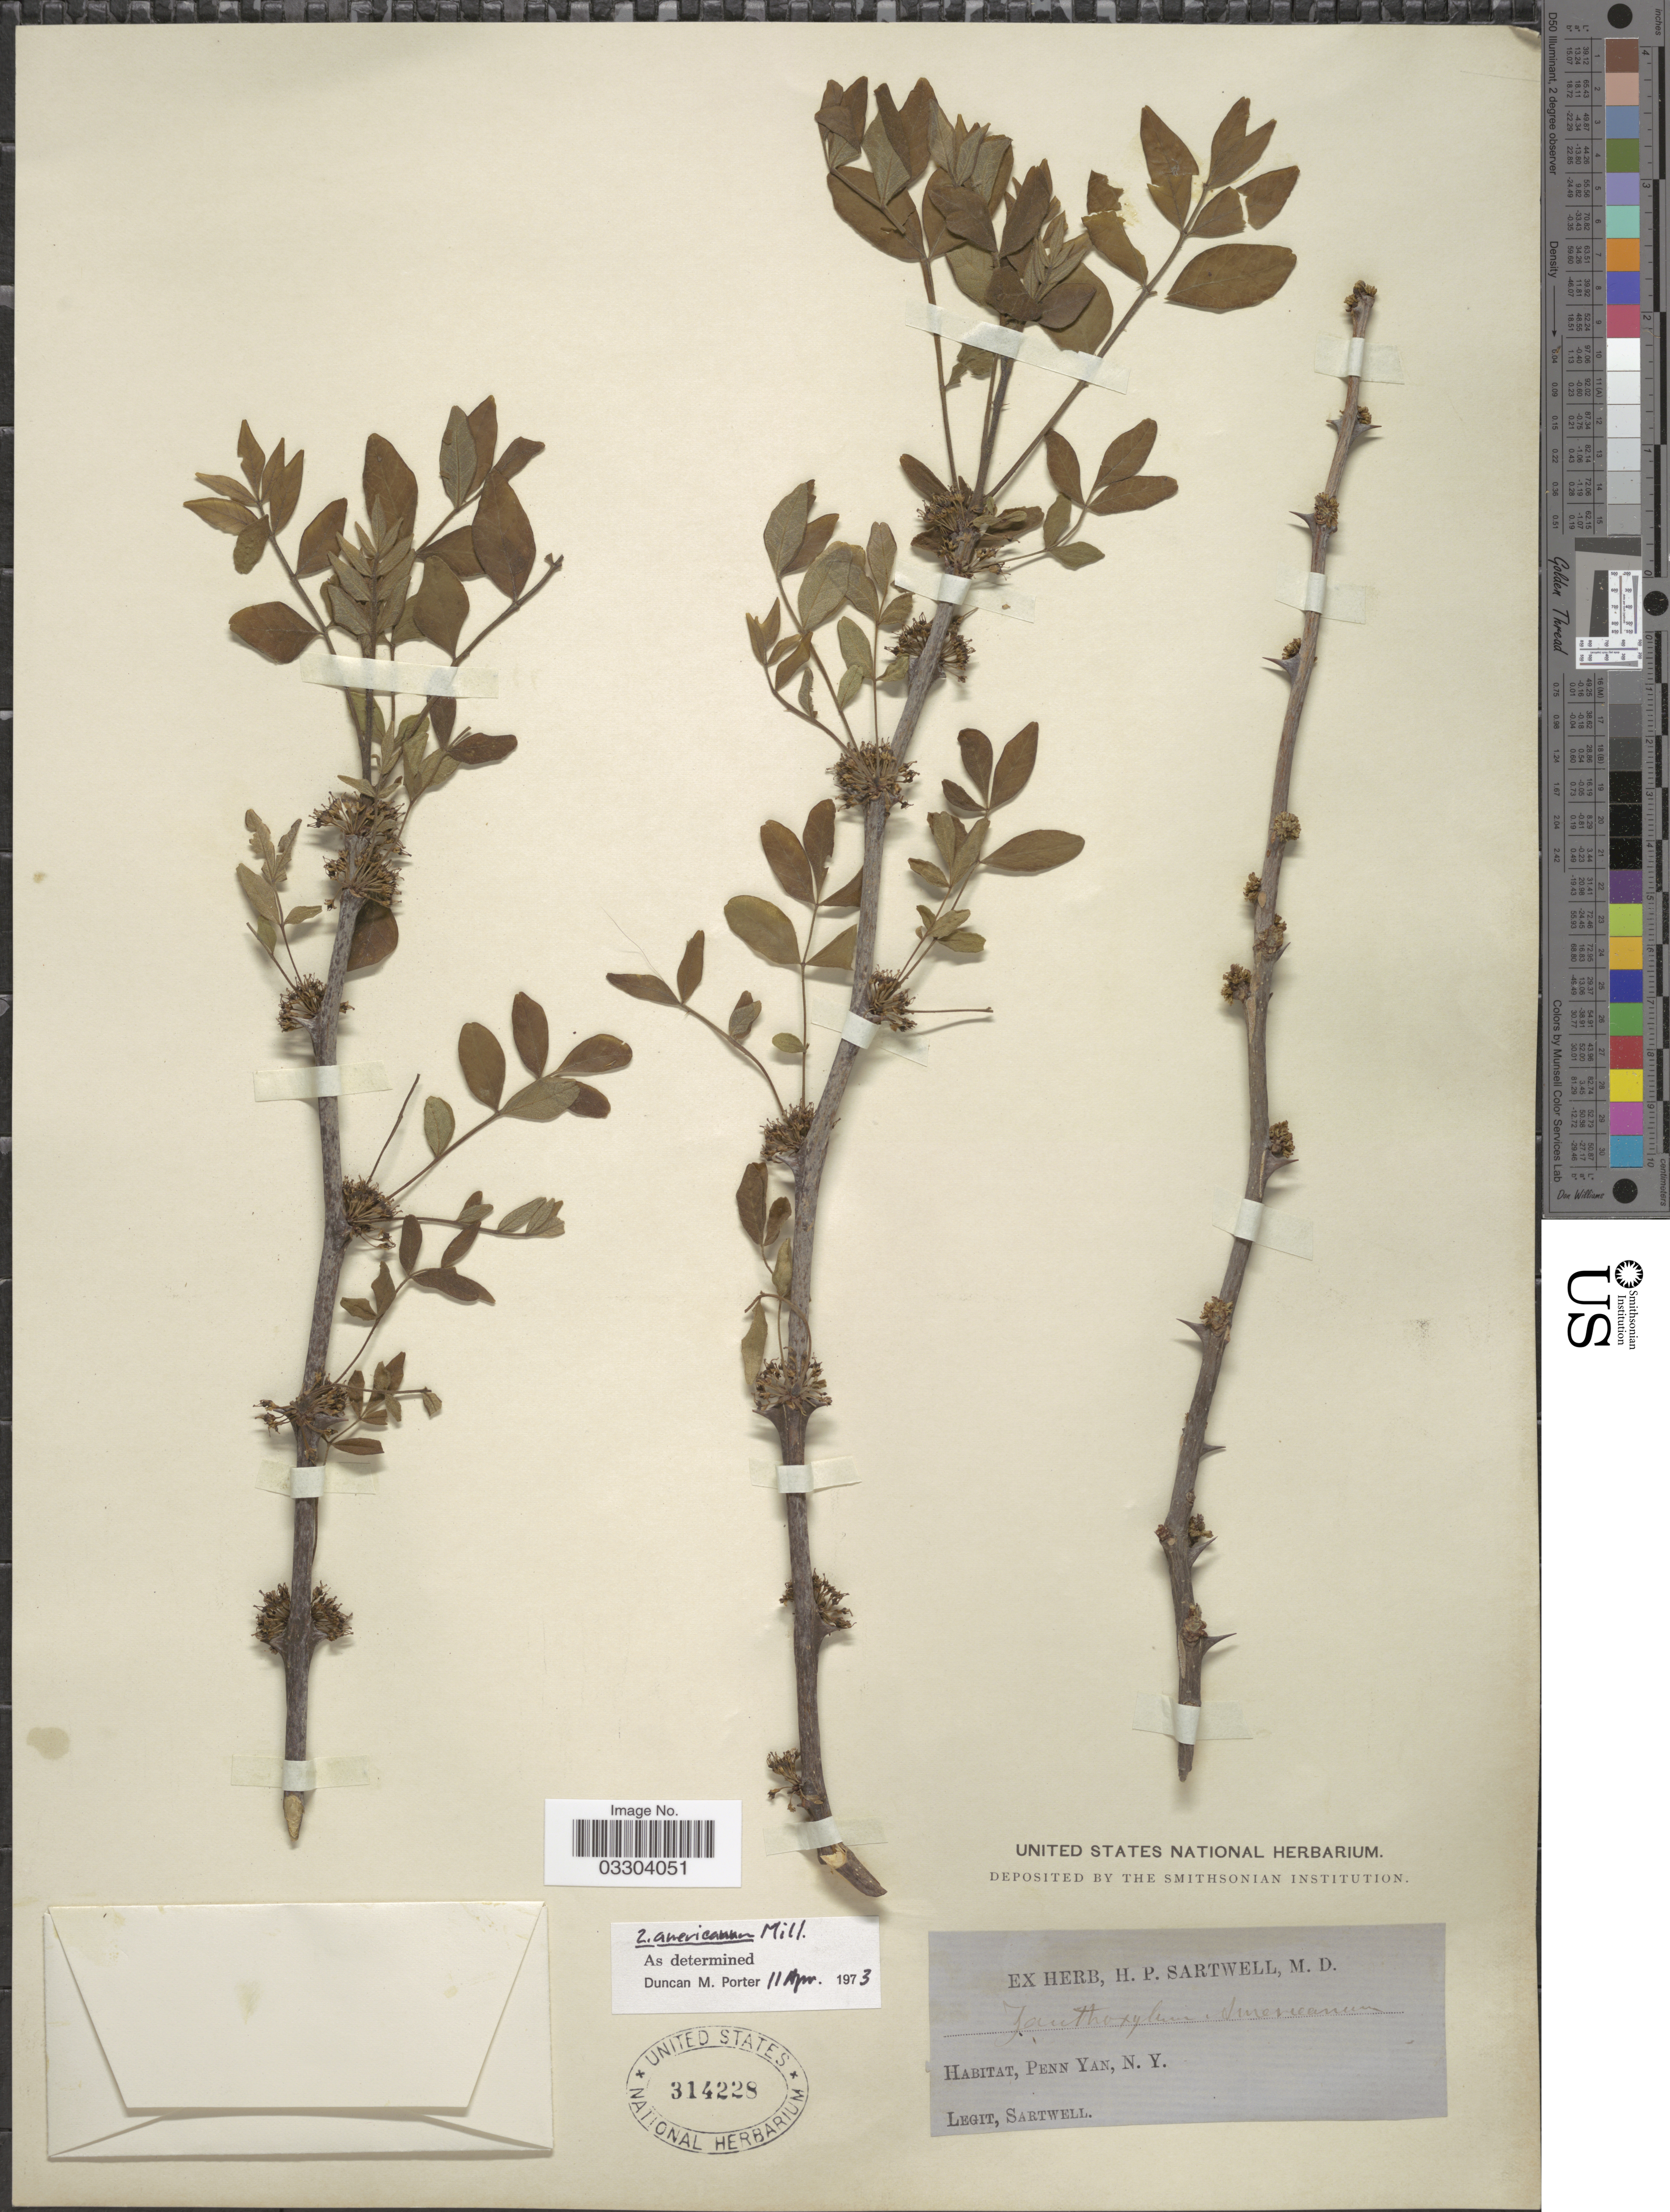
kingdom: Plantae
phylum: Tracheophyta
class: Magnoliopsida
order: Sapindales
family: Rutaceae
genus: Zanthoxylum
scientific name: Zanthoxylum americanum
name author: Mill.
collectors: H. P. Sartwell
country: United States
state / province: New York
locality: Penn Yan.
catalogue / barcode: US 314228